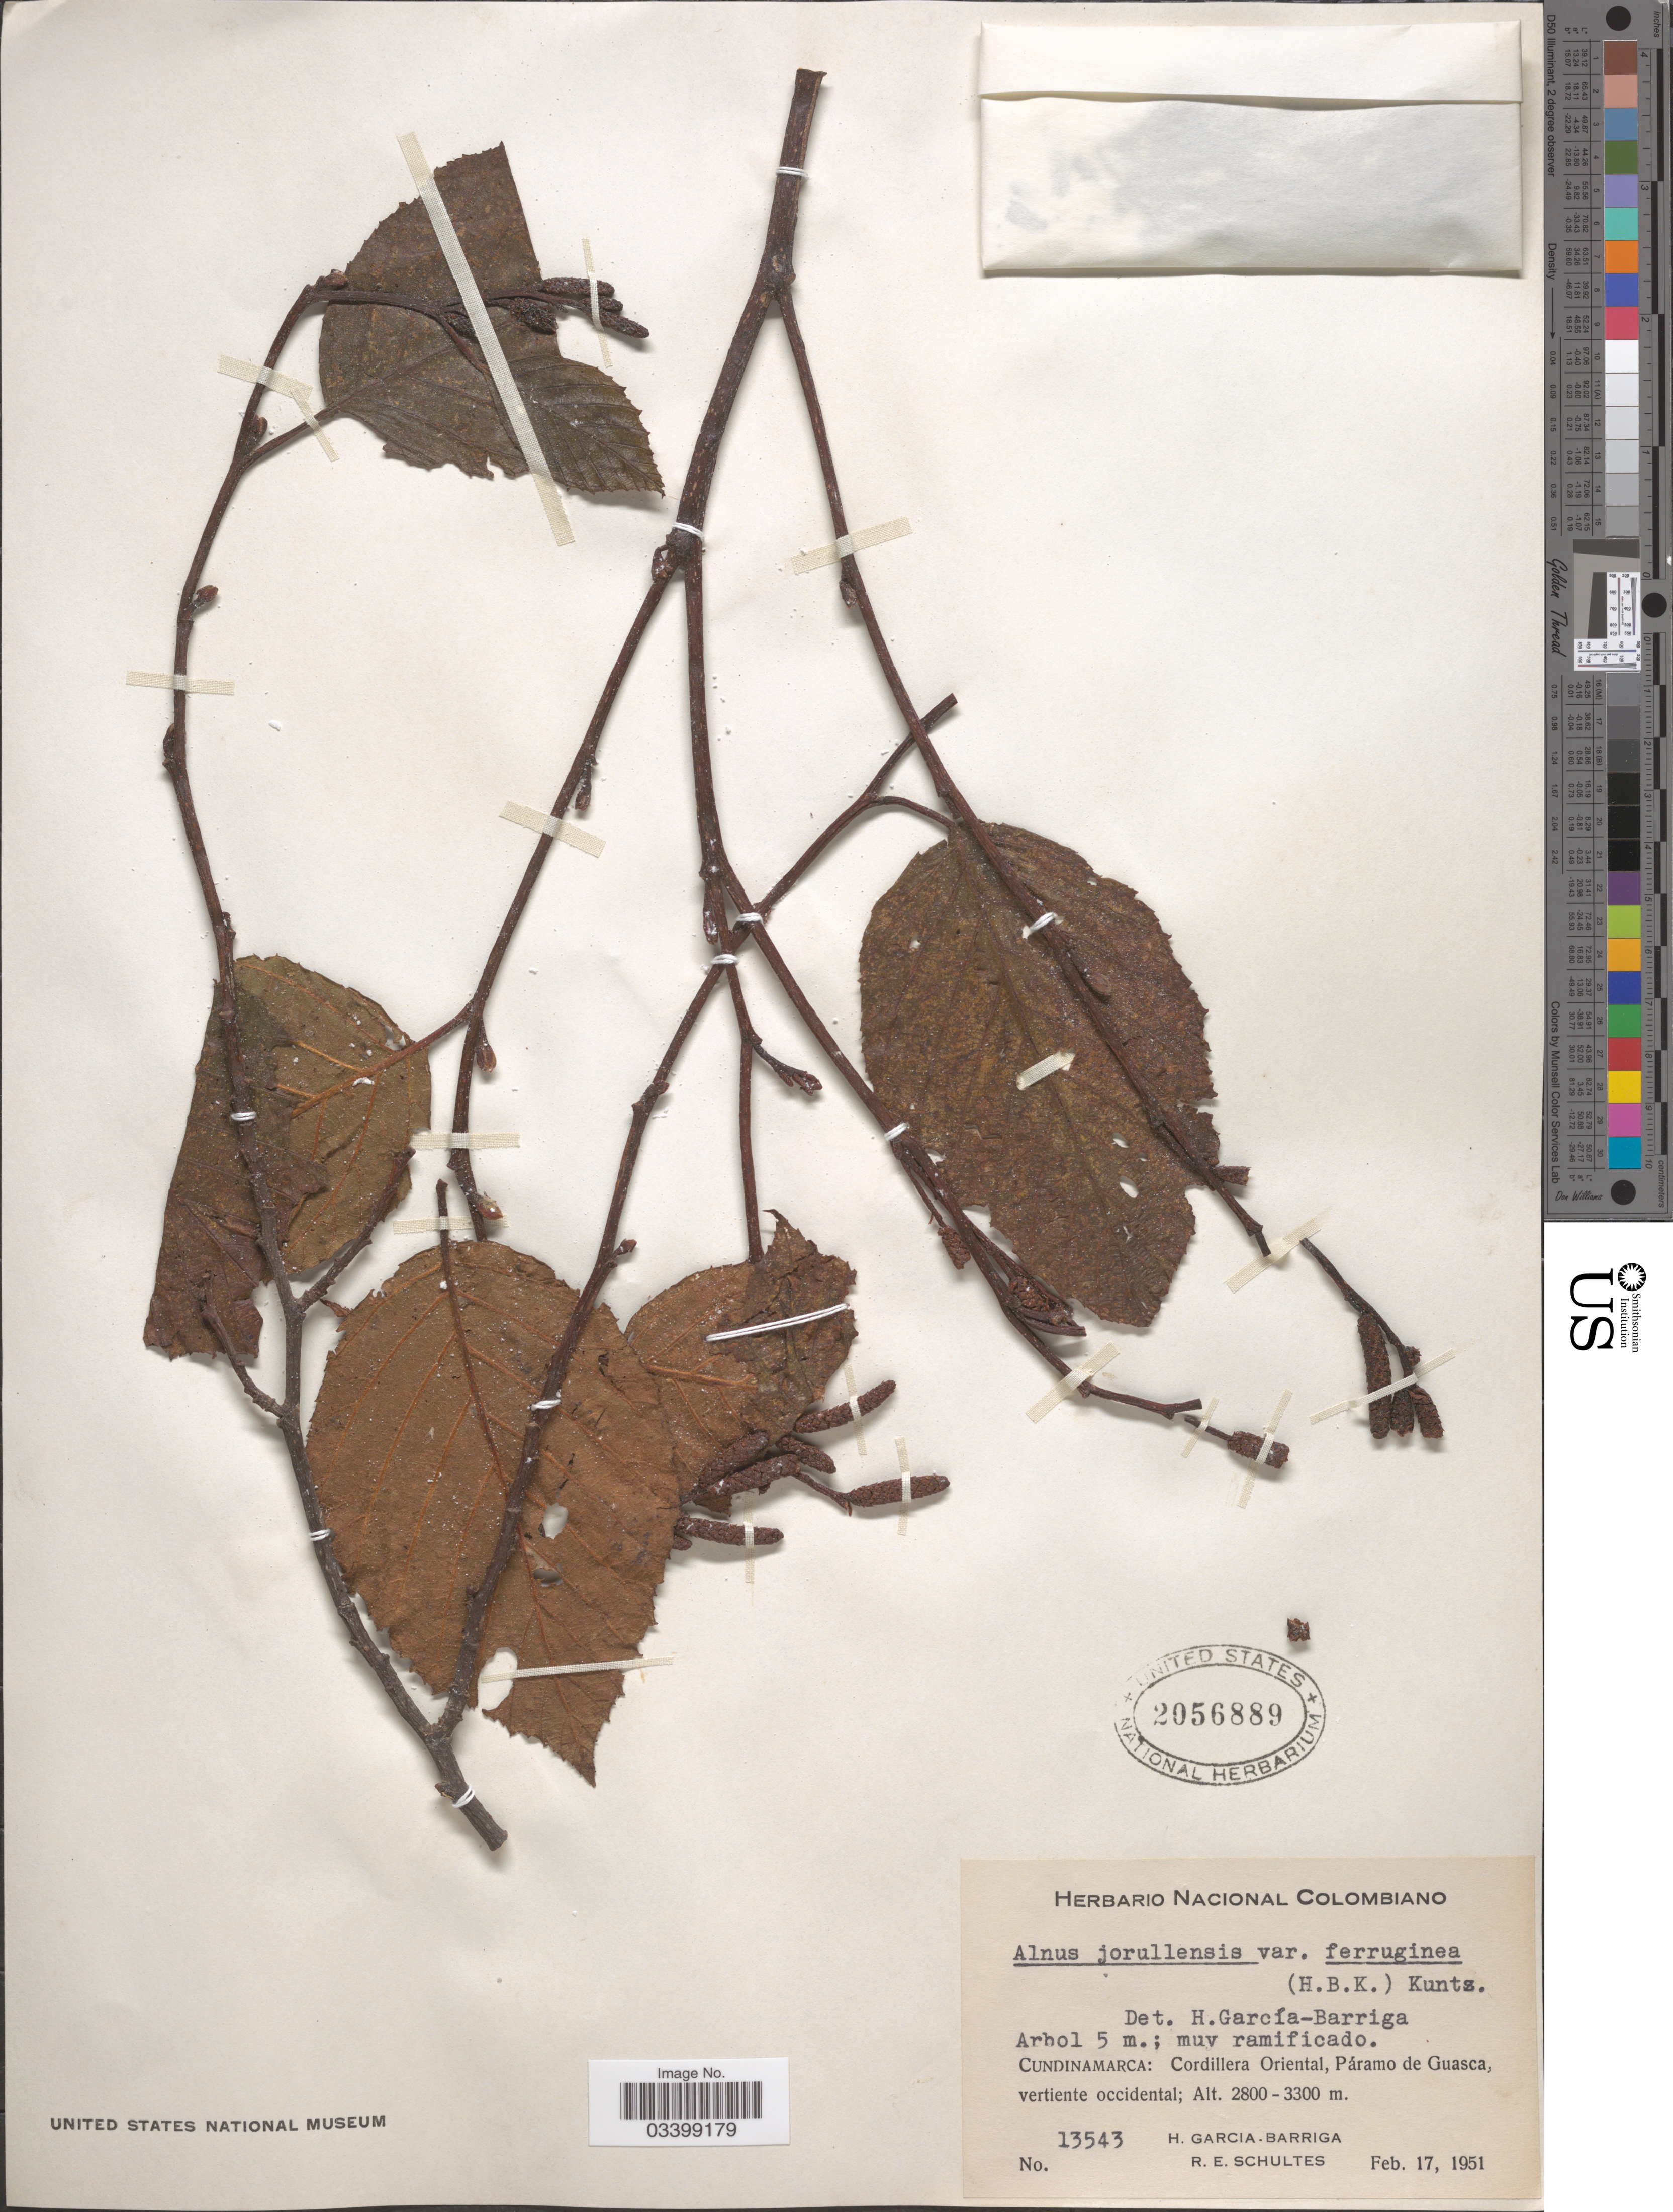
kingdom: Plantae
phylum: Tracheophyta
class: Magnoliopsida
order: Fagales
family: Betulaceae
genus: Alnus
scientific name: Alnus acuminata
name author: Kunth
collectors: H. García Barriga & R. E. Schultes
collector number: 13543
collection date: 1951-02-17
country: Colombia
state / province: Cundinamarca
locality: Cundinamarca: Cordillera Oriental, Páramo de Guasca, vertiente occidental.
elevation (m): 2800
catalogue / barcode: US 2056889